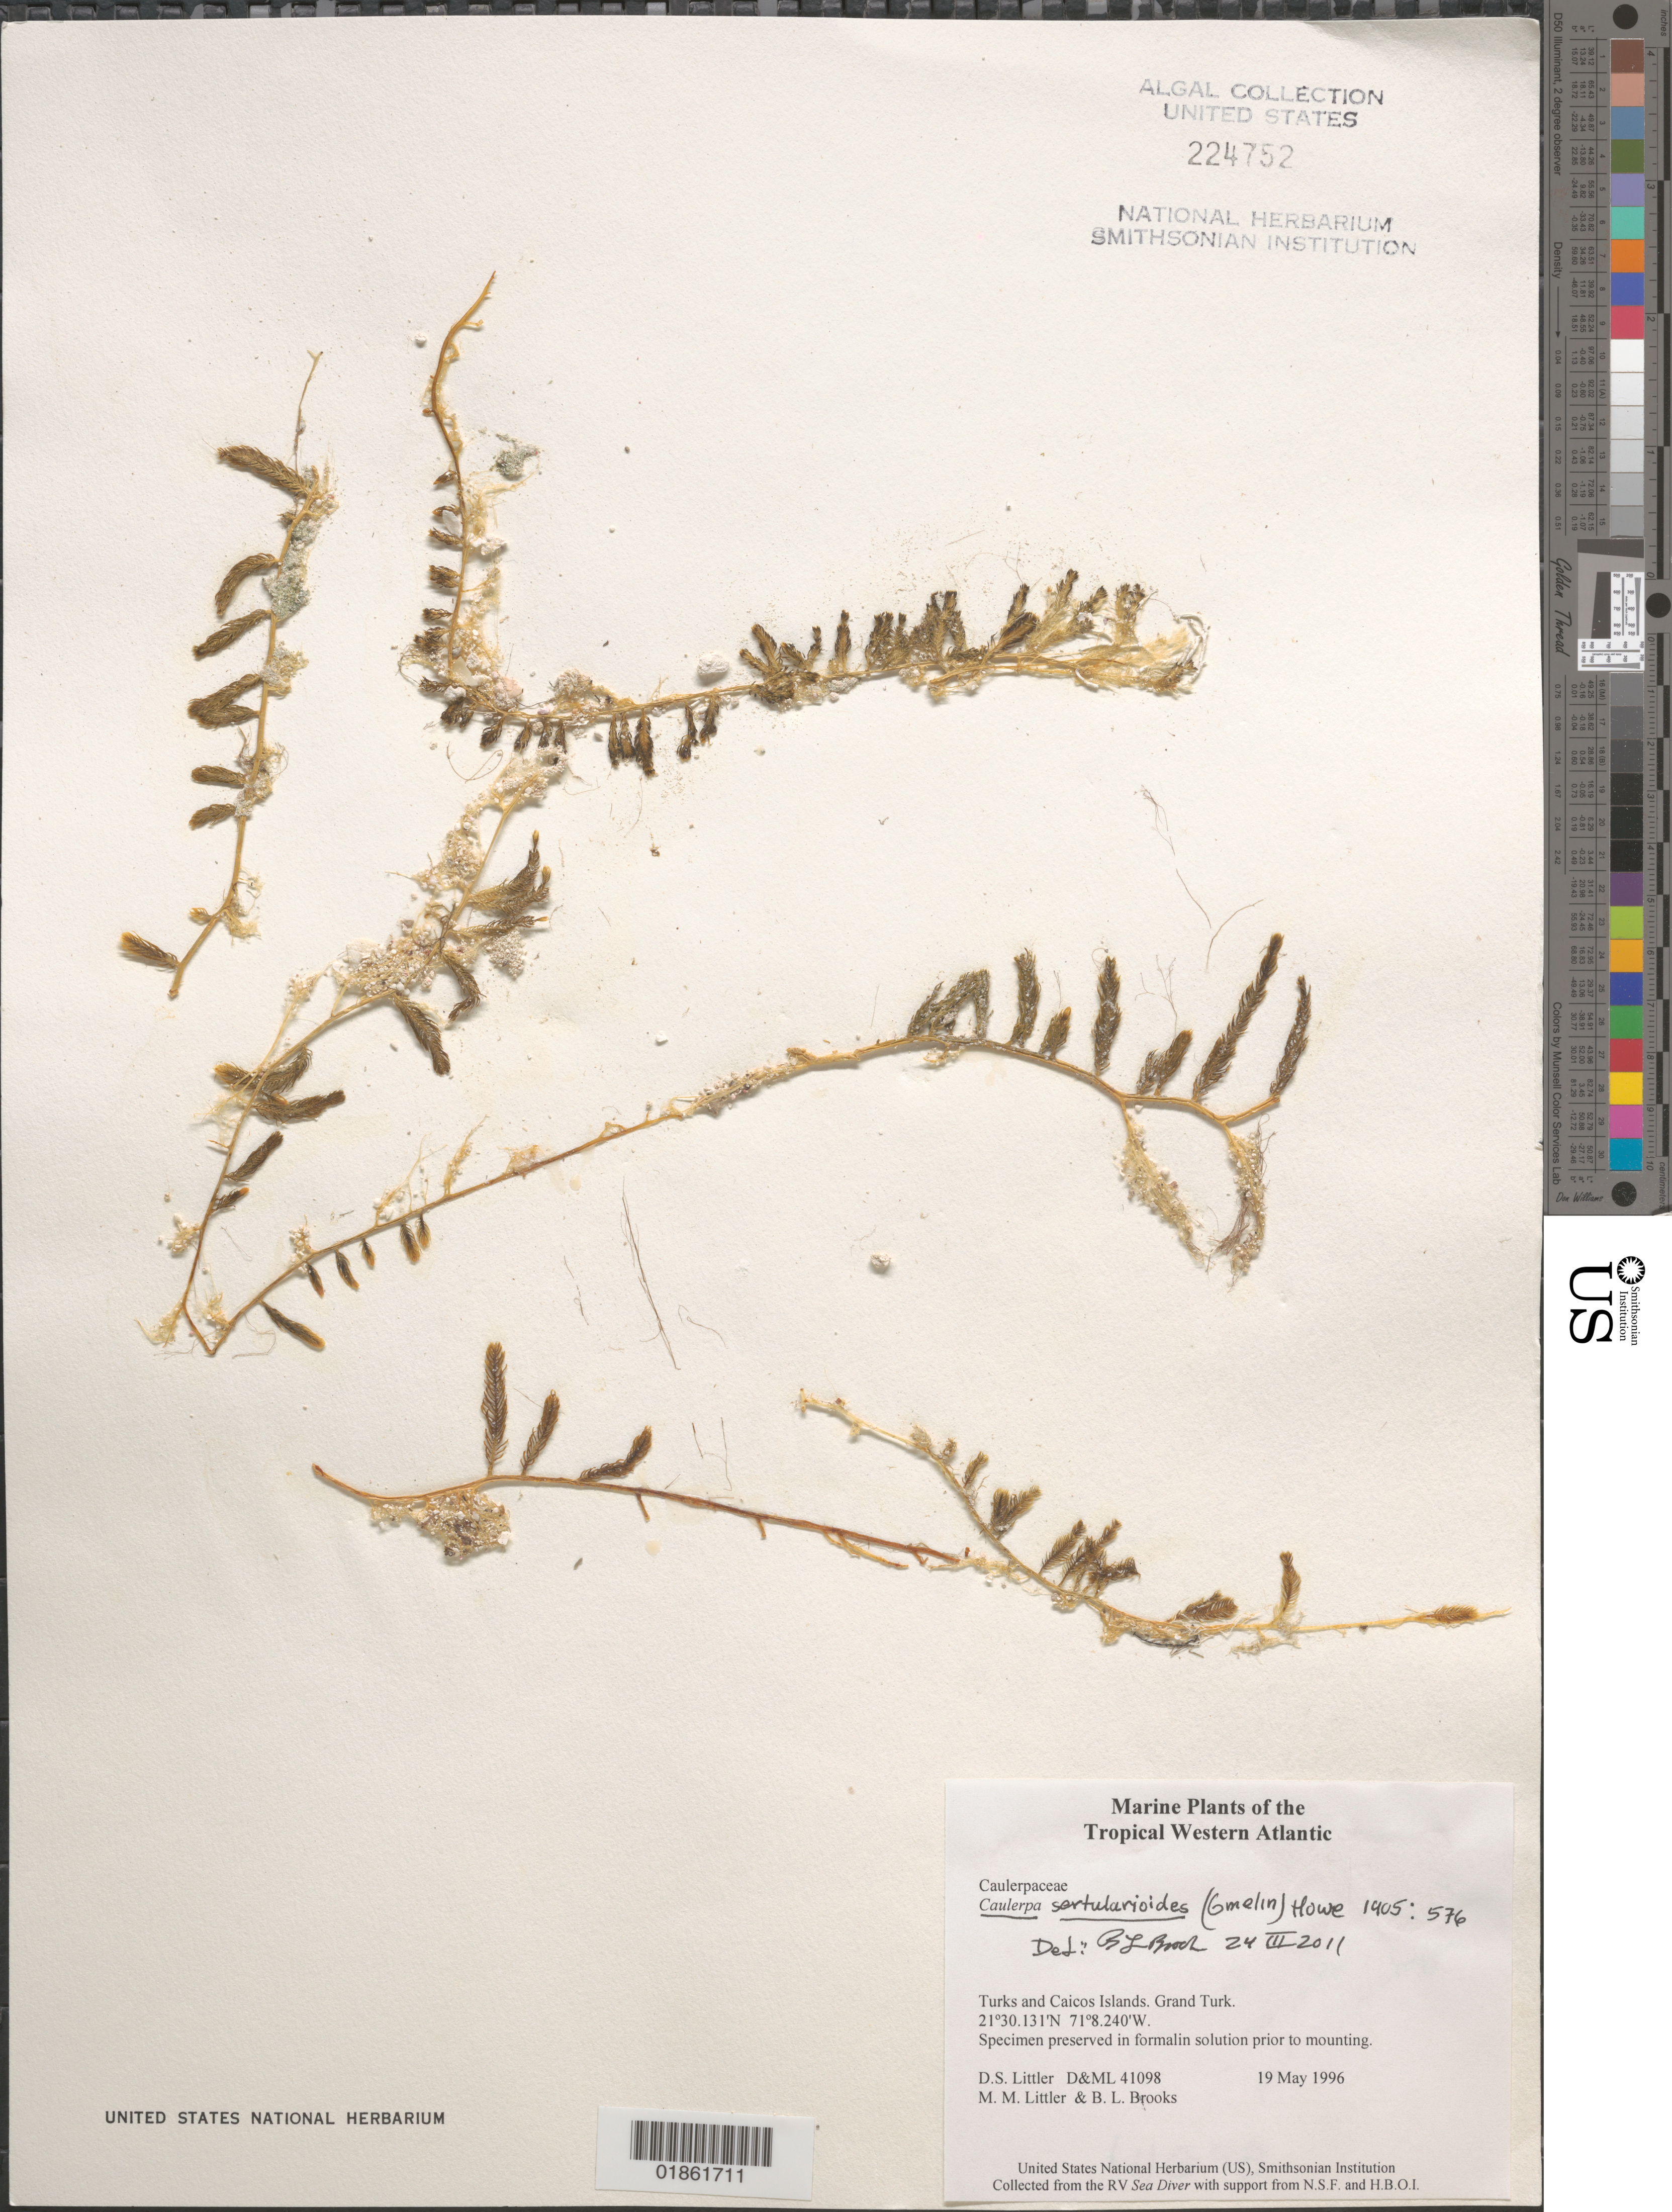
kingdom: Plantae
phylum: Chlorophyta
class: Ulvophyceae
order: Bryopsidales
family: Caulerpaceae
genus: Caulerpa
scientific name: Caulerpa sp.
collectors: D. S. Littler & M. M. Littler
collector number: D&ML 41098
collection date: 1996-05-19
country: Turks and Caicos Islands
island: Grand Turk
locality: Grand Turk. Creek on N tip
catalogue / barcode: US 224752